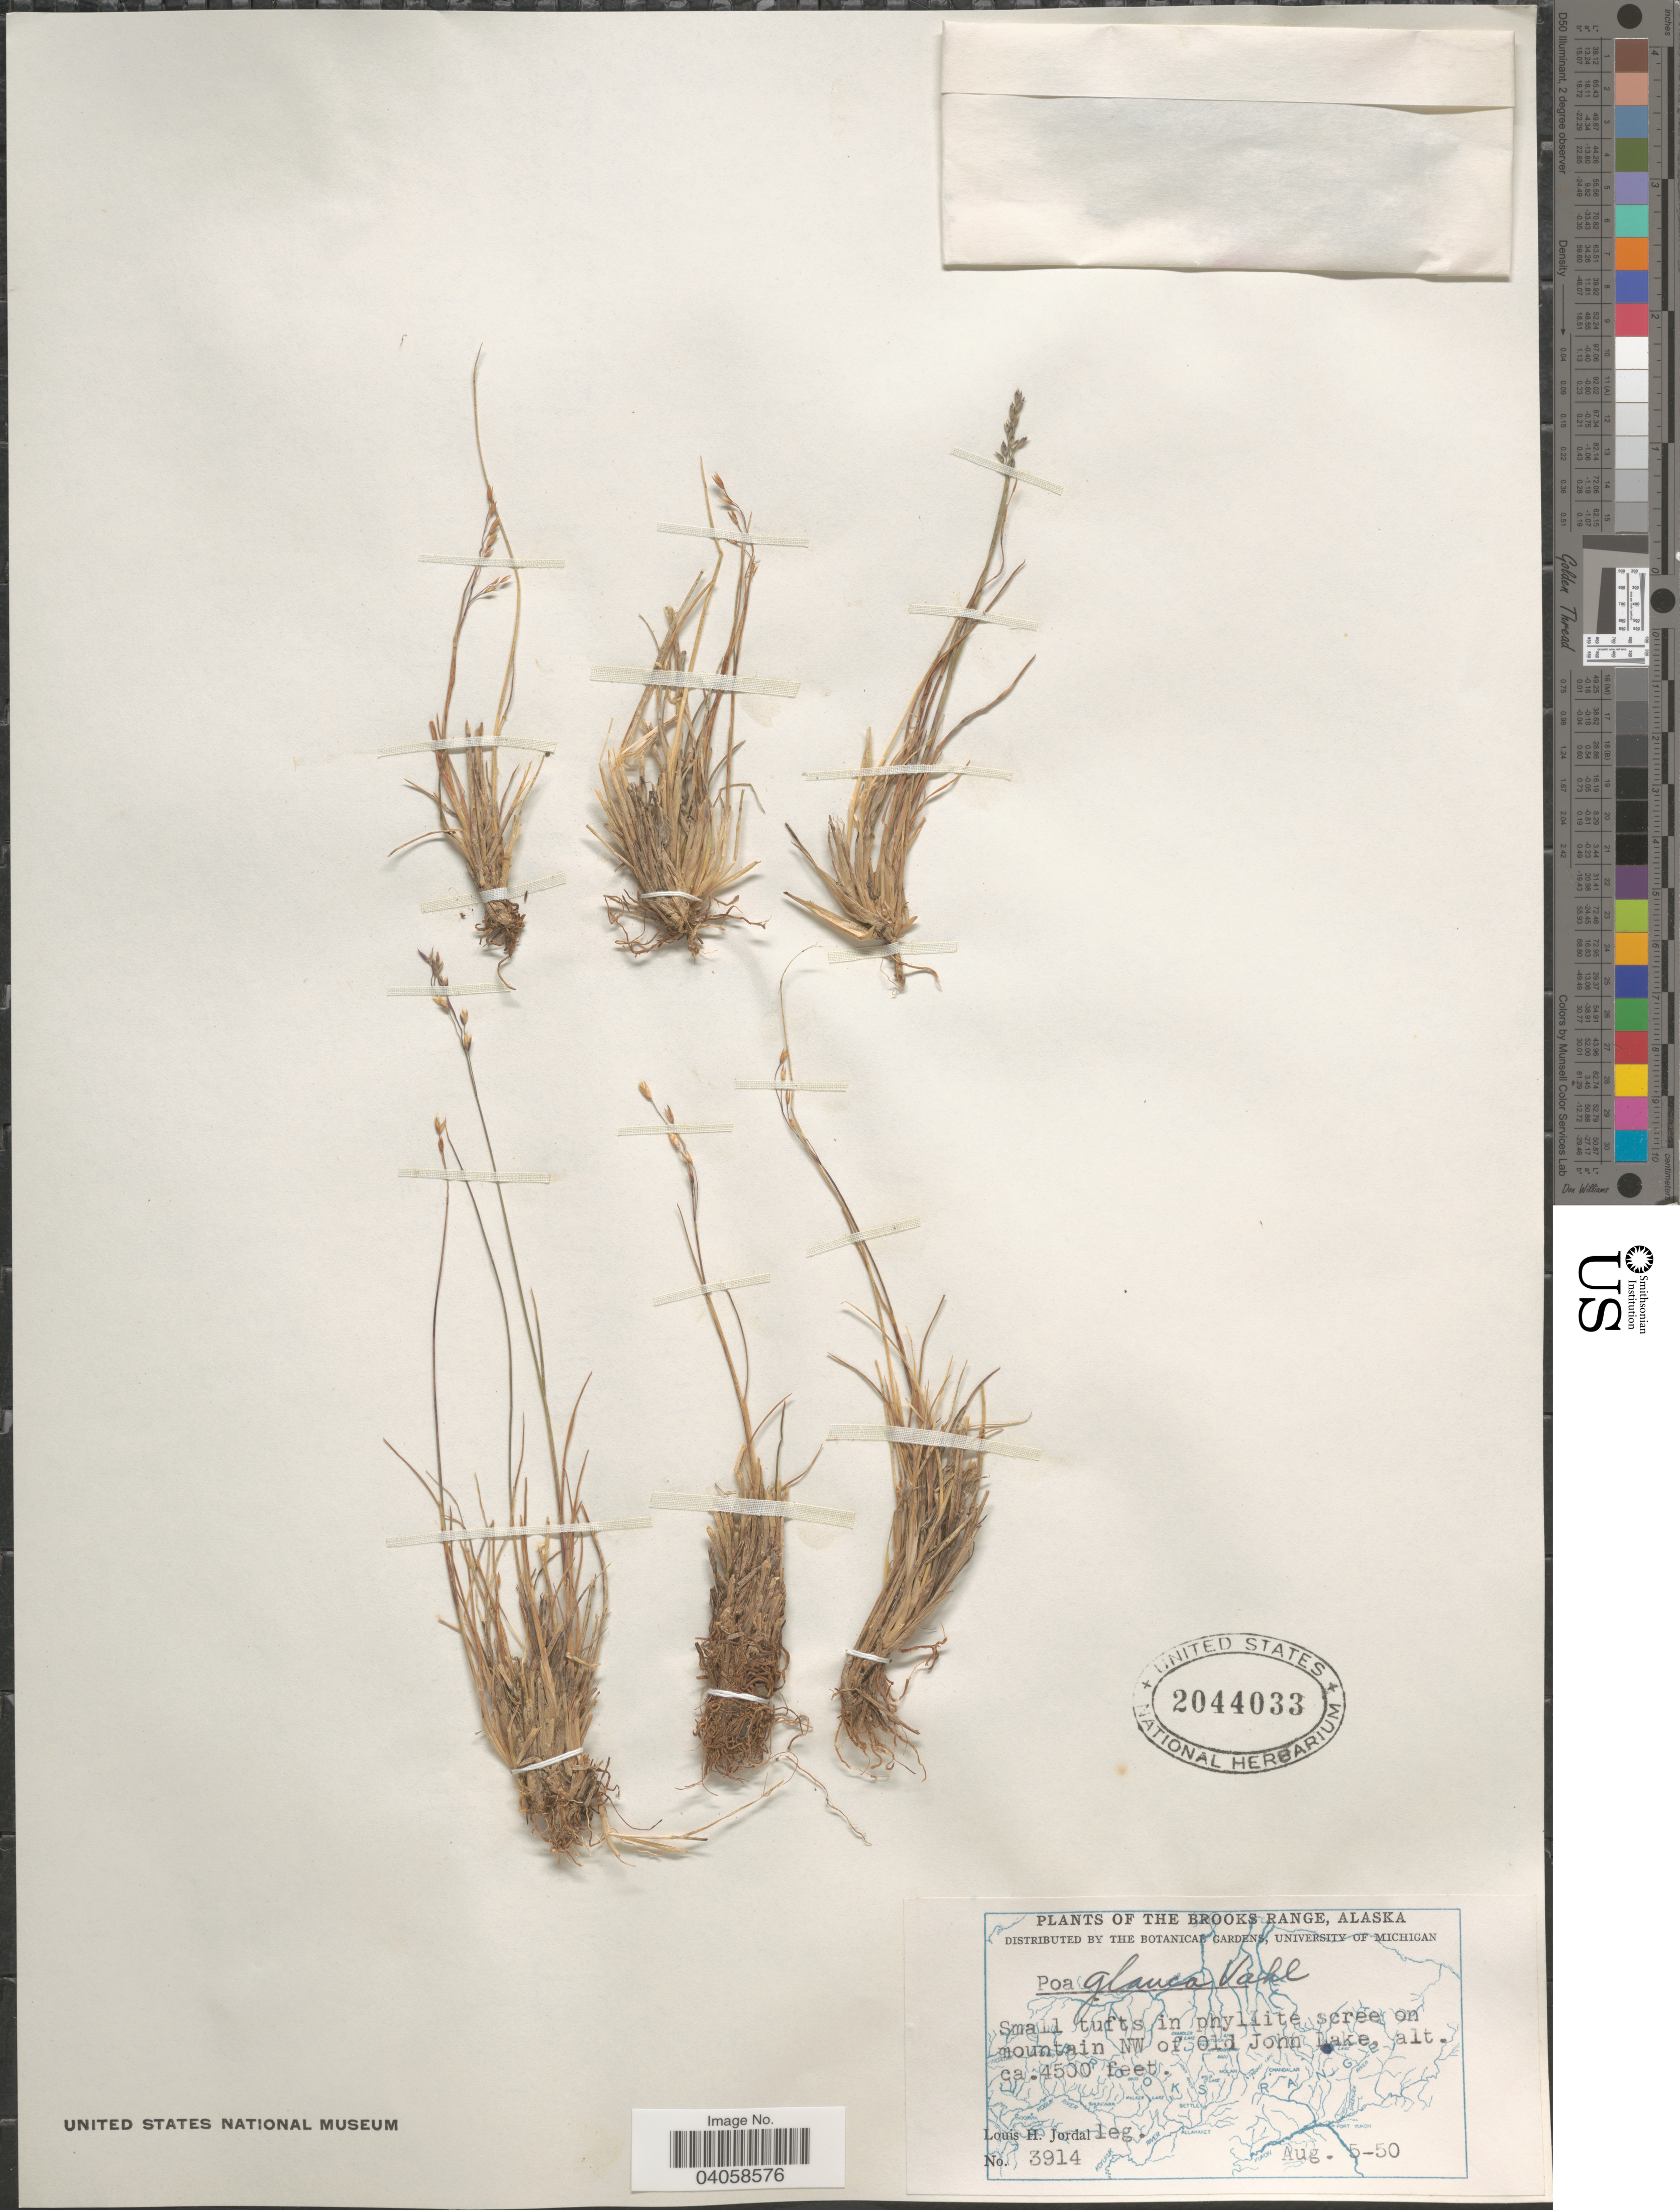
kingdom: Plantae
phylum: Tracheophyta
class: Liliopsida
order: Poales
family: Poaceae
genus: Poa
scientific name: Poa glauca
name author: Vahl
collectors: L. Jordal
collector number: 3914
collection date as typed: Transcribed d/m/y: 5/8/50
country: United States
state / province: Alaska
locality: The Brooks Range. Small tufts in phyllite scree on mountain NW of Old John Lake.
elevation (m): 1372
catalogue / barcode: US 2044033